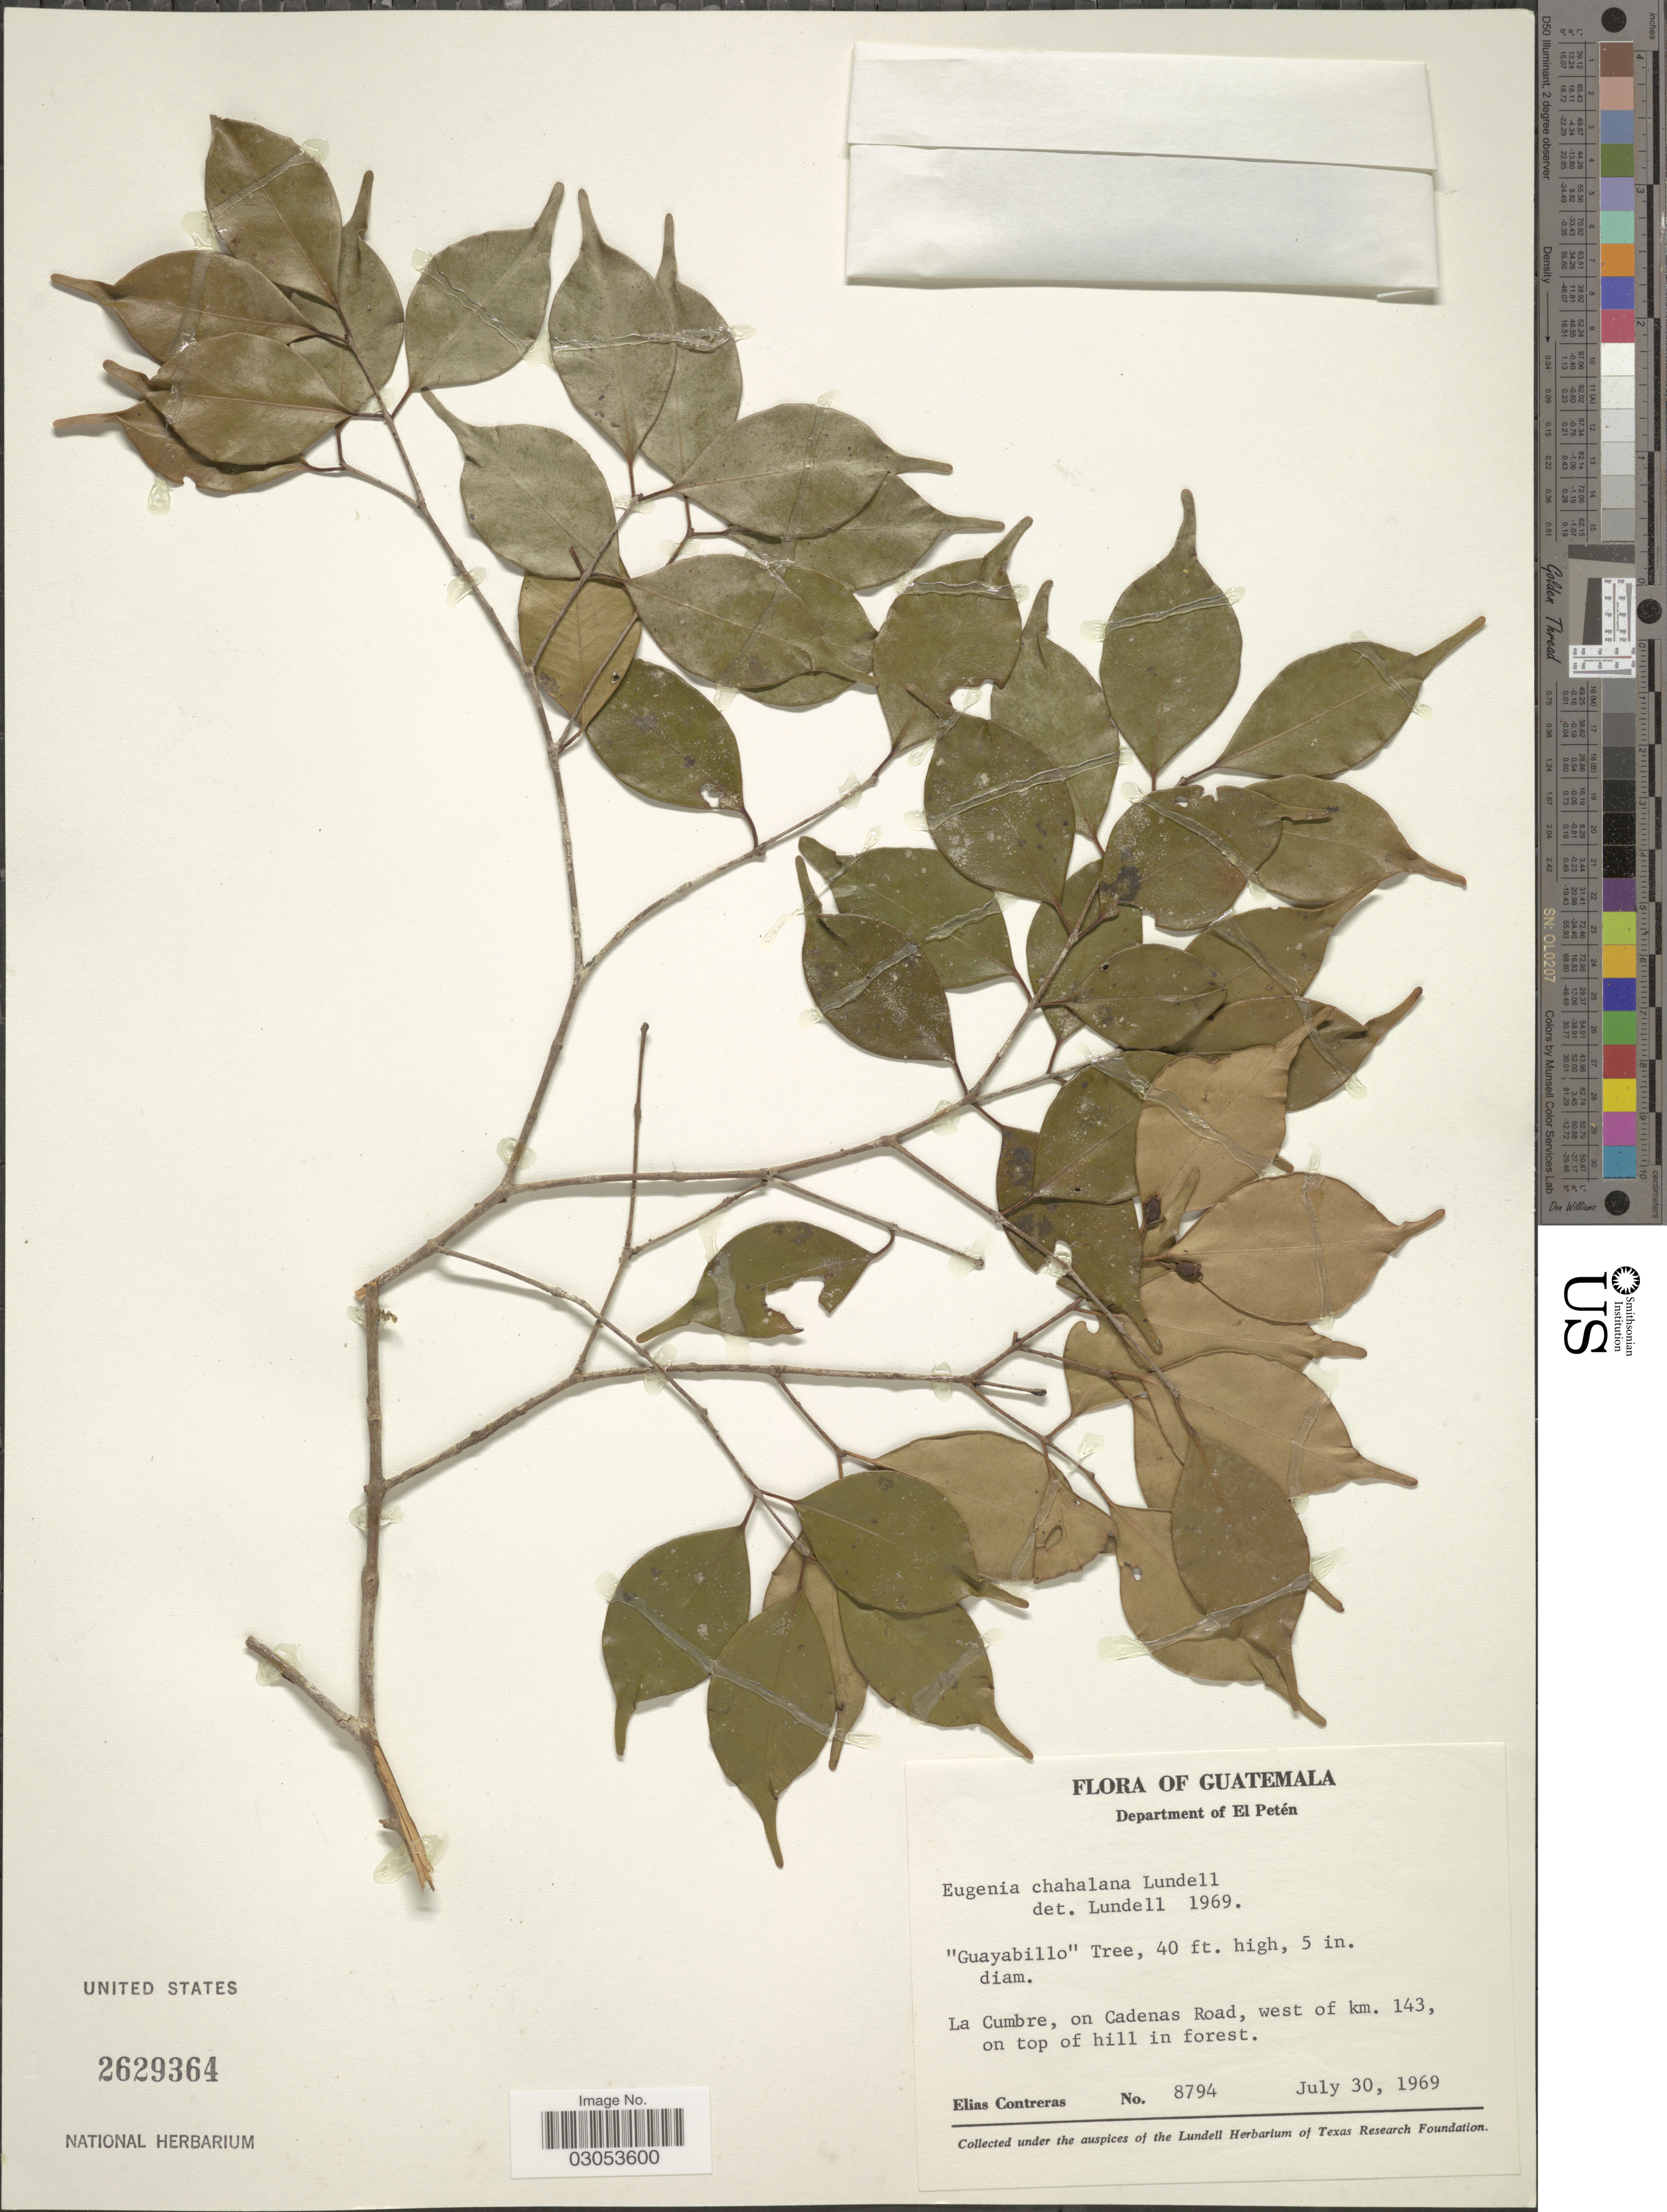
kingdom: Plantae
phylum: Tracheophyta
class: Magnoliopsida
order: Myrtales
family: Myrtaceae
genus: Eugenia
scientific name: Eugenia chahalana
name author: Lundell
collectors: E. Contreras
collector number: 8794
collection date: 1969-07-30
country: Guatemala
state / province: El Petén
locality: Department of El Petén. La Cumbre, on Cadenas Road, west of km. 143, on top of hill in forest.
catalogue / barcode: US 2629364